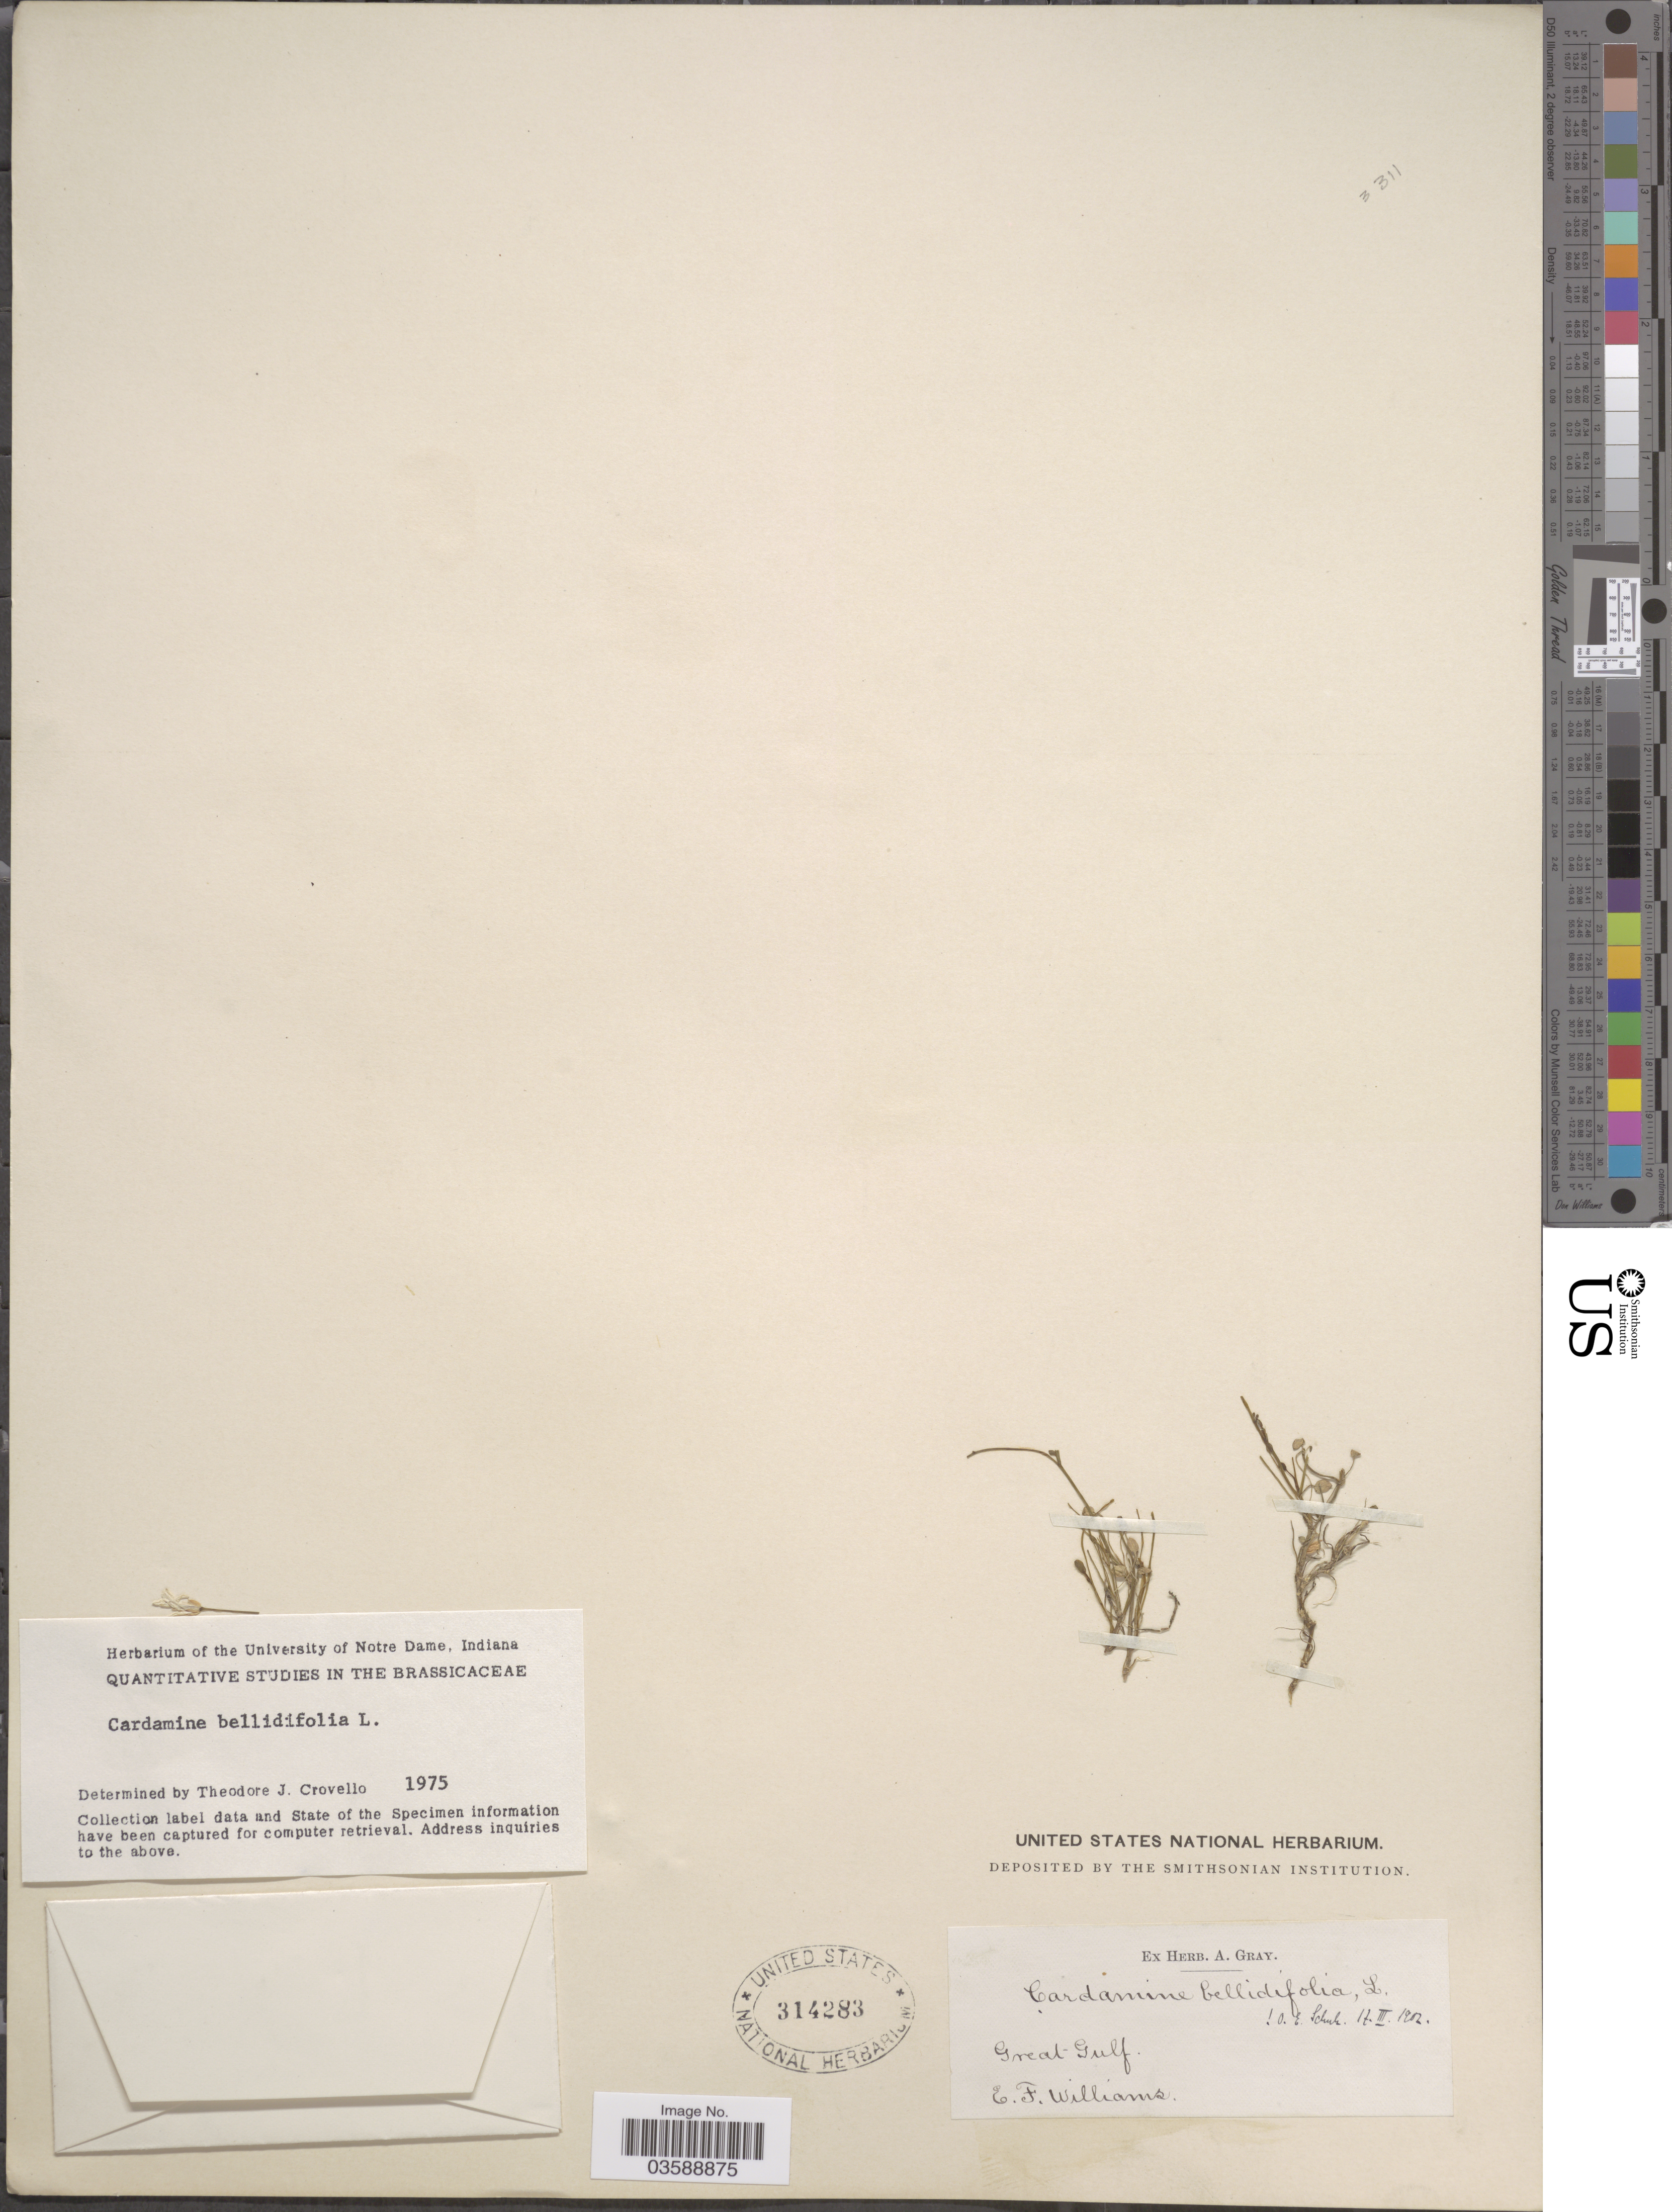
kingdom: Plantae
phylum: Tracheophyta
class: Magnoliopsida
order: Brassicales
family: Brassicaceae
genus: Cardamine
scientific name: Cardamine bellidifolia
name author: L.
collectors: E. Williams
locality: Great Gulf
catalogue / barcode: US 314283